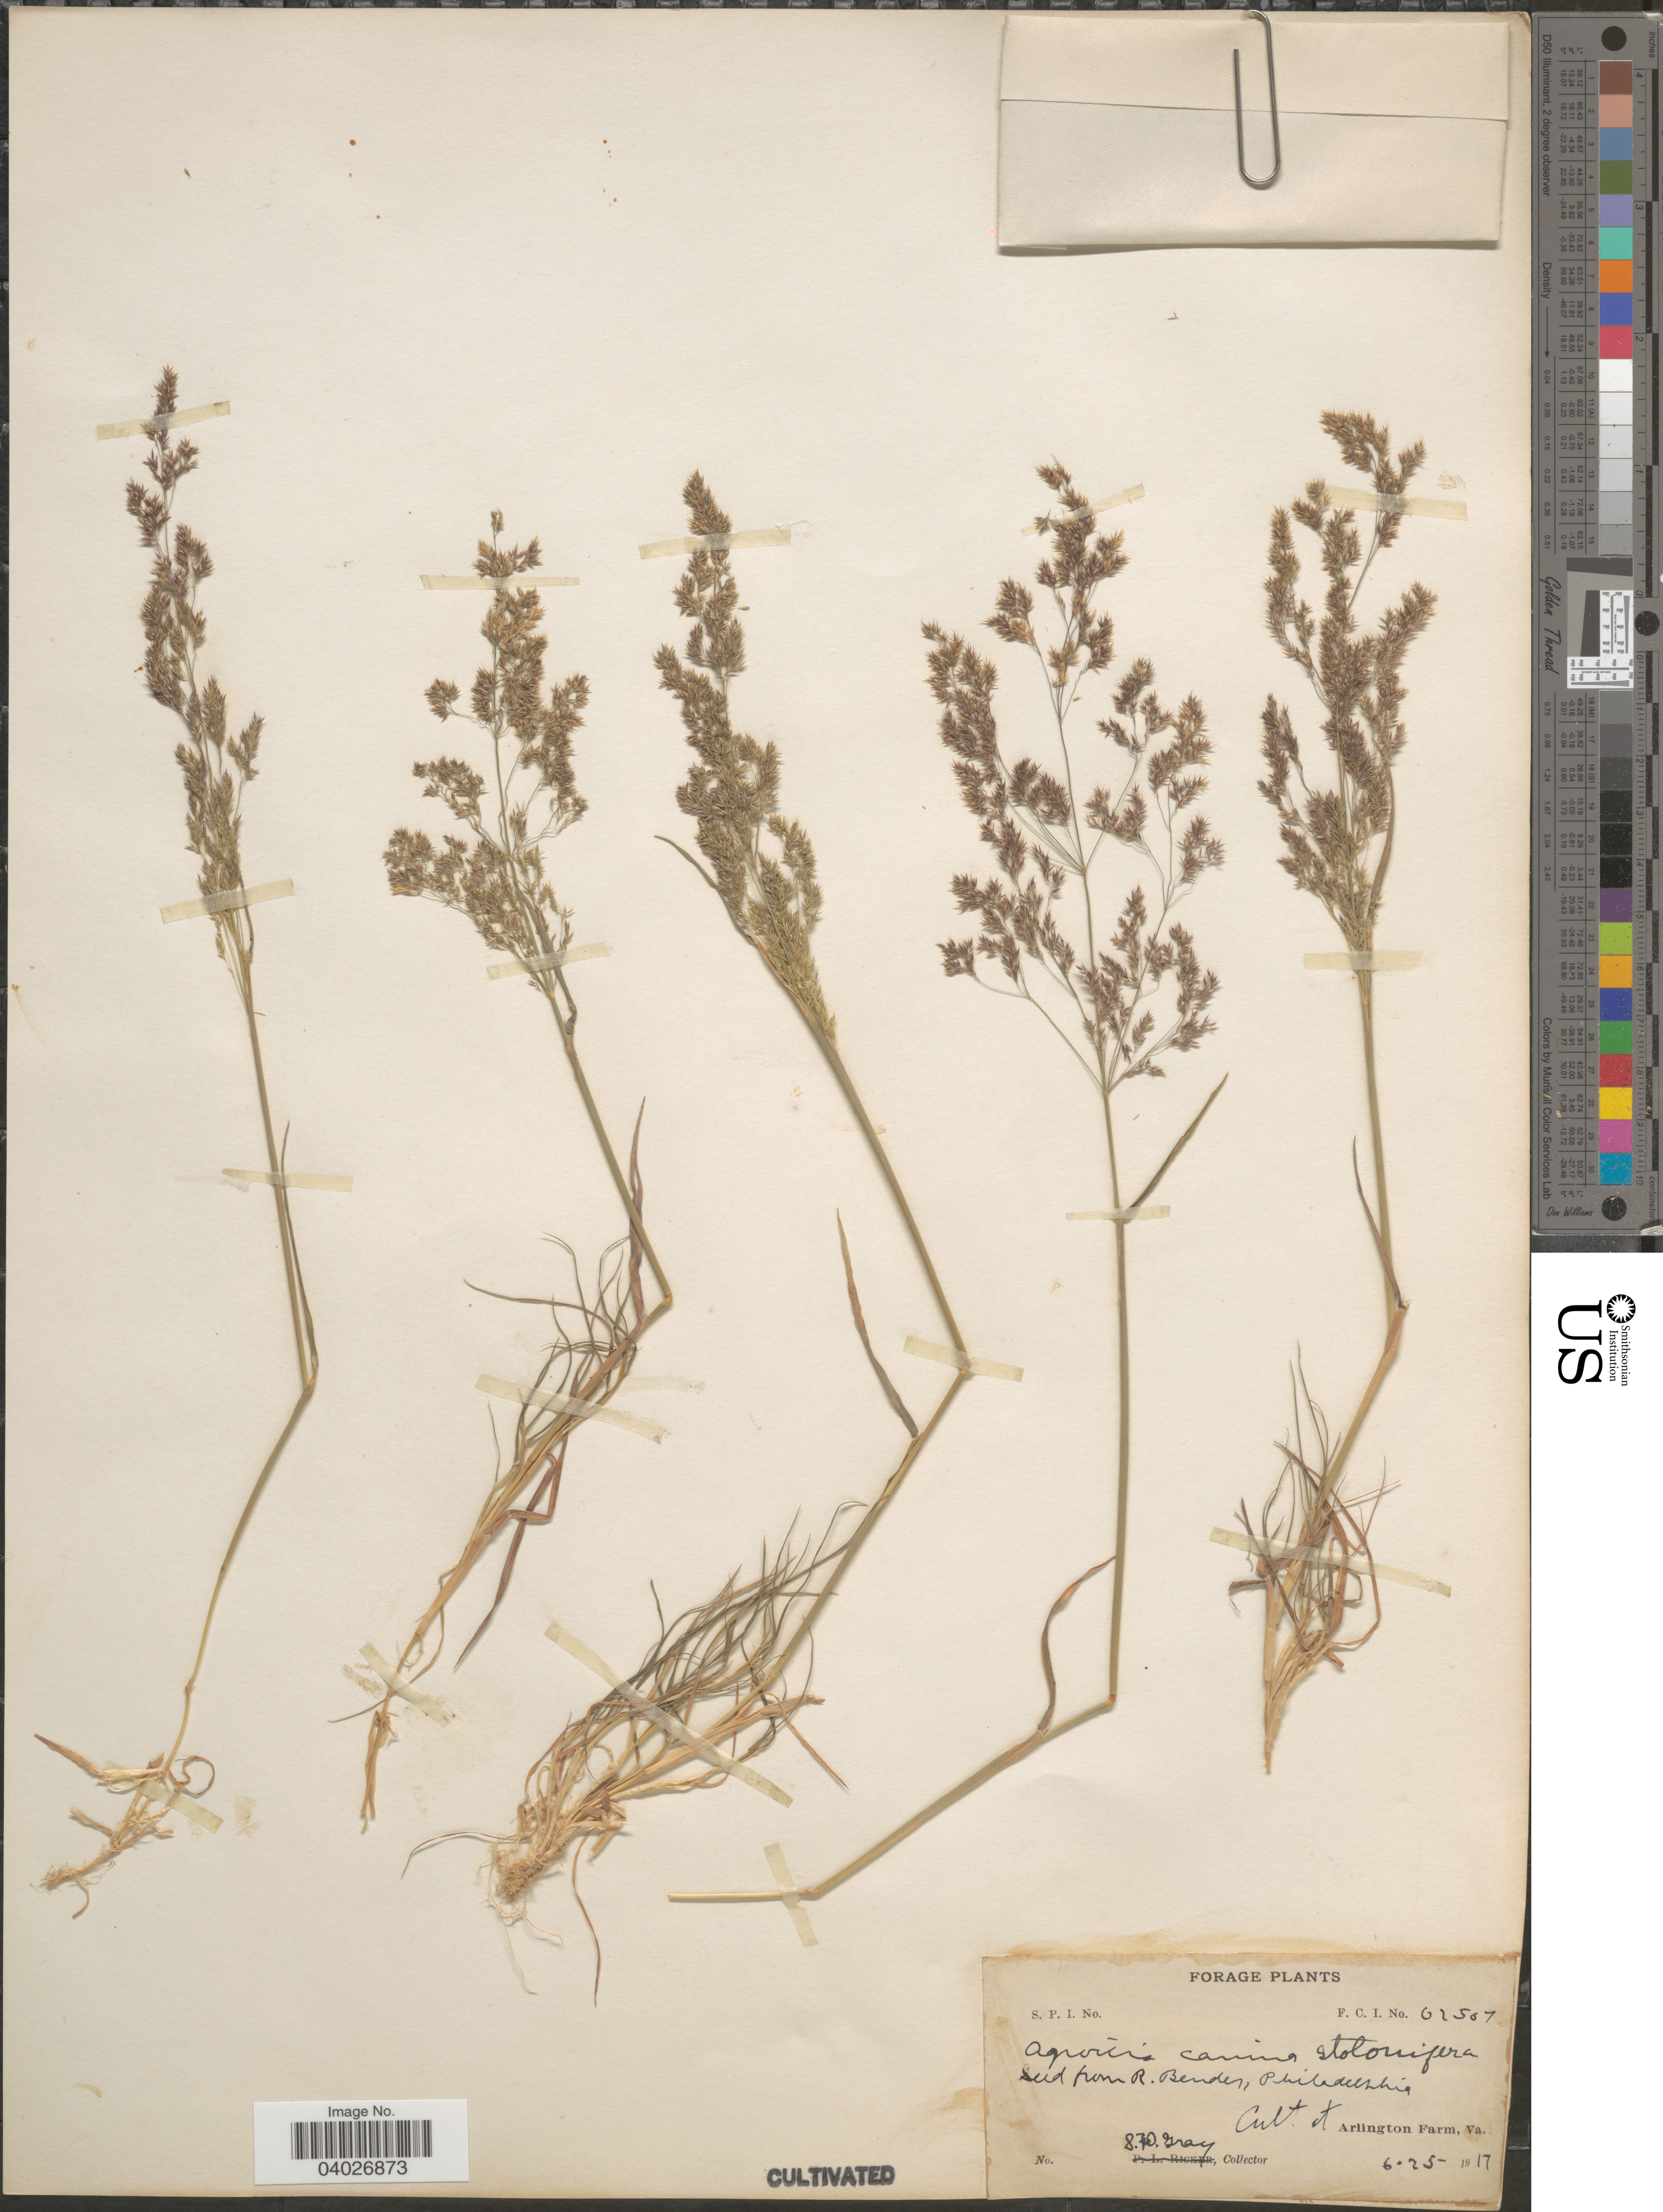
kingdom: Plantae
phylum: Tracheophyta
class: Liliopsida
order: Poales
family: Poaceae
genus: Agrostis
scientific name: Agrostis canina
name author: L.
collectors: S. D. Gray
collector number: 62507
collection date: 1917-06-25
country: United States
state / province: Virginia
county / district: Arlington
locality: At Arlington Farm.